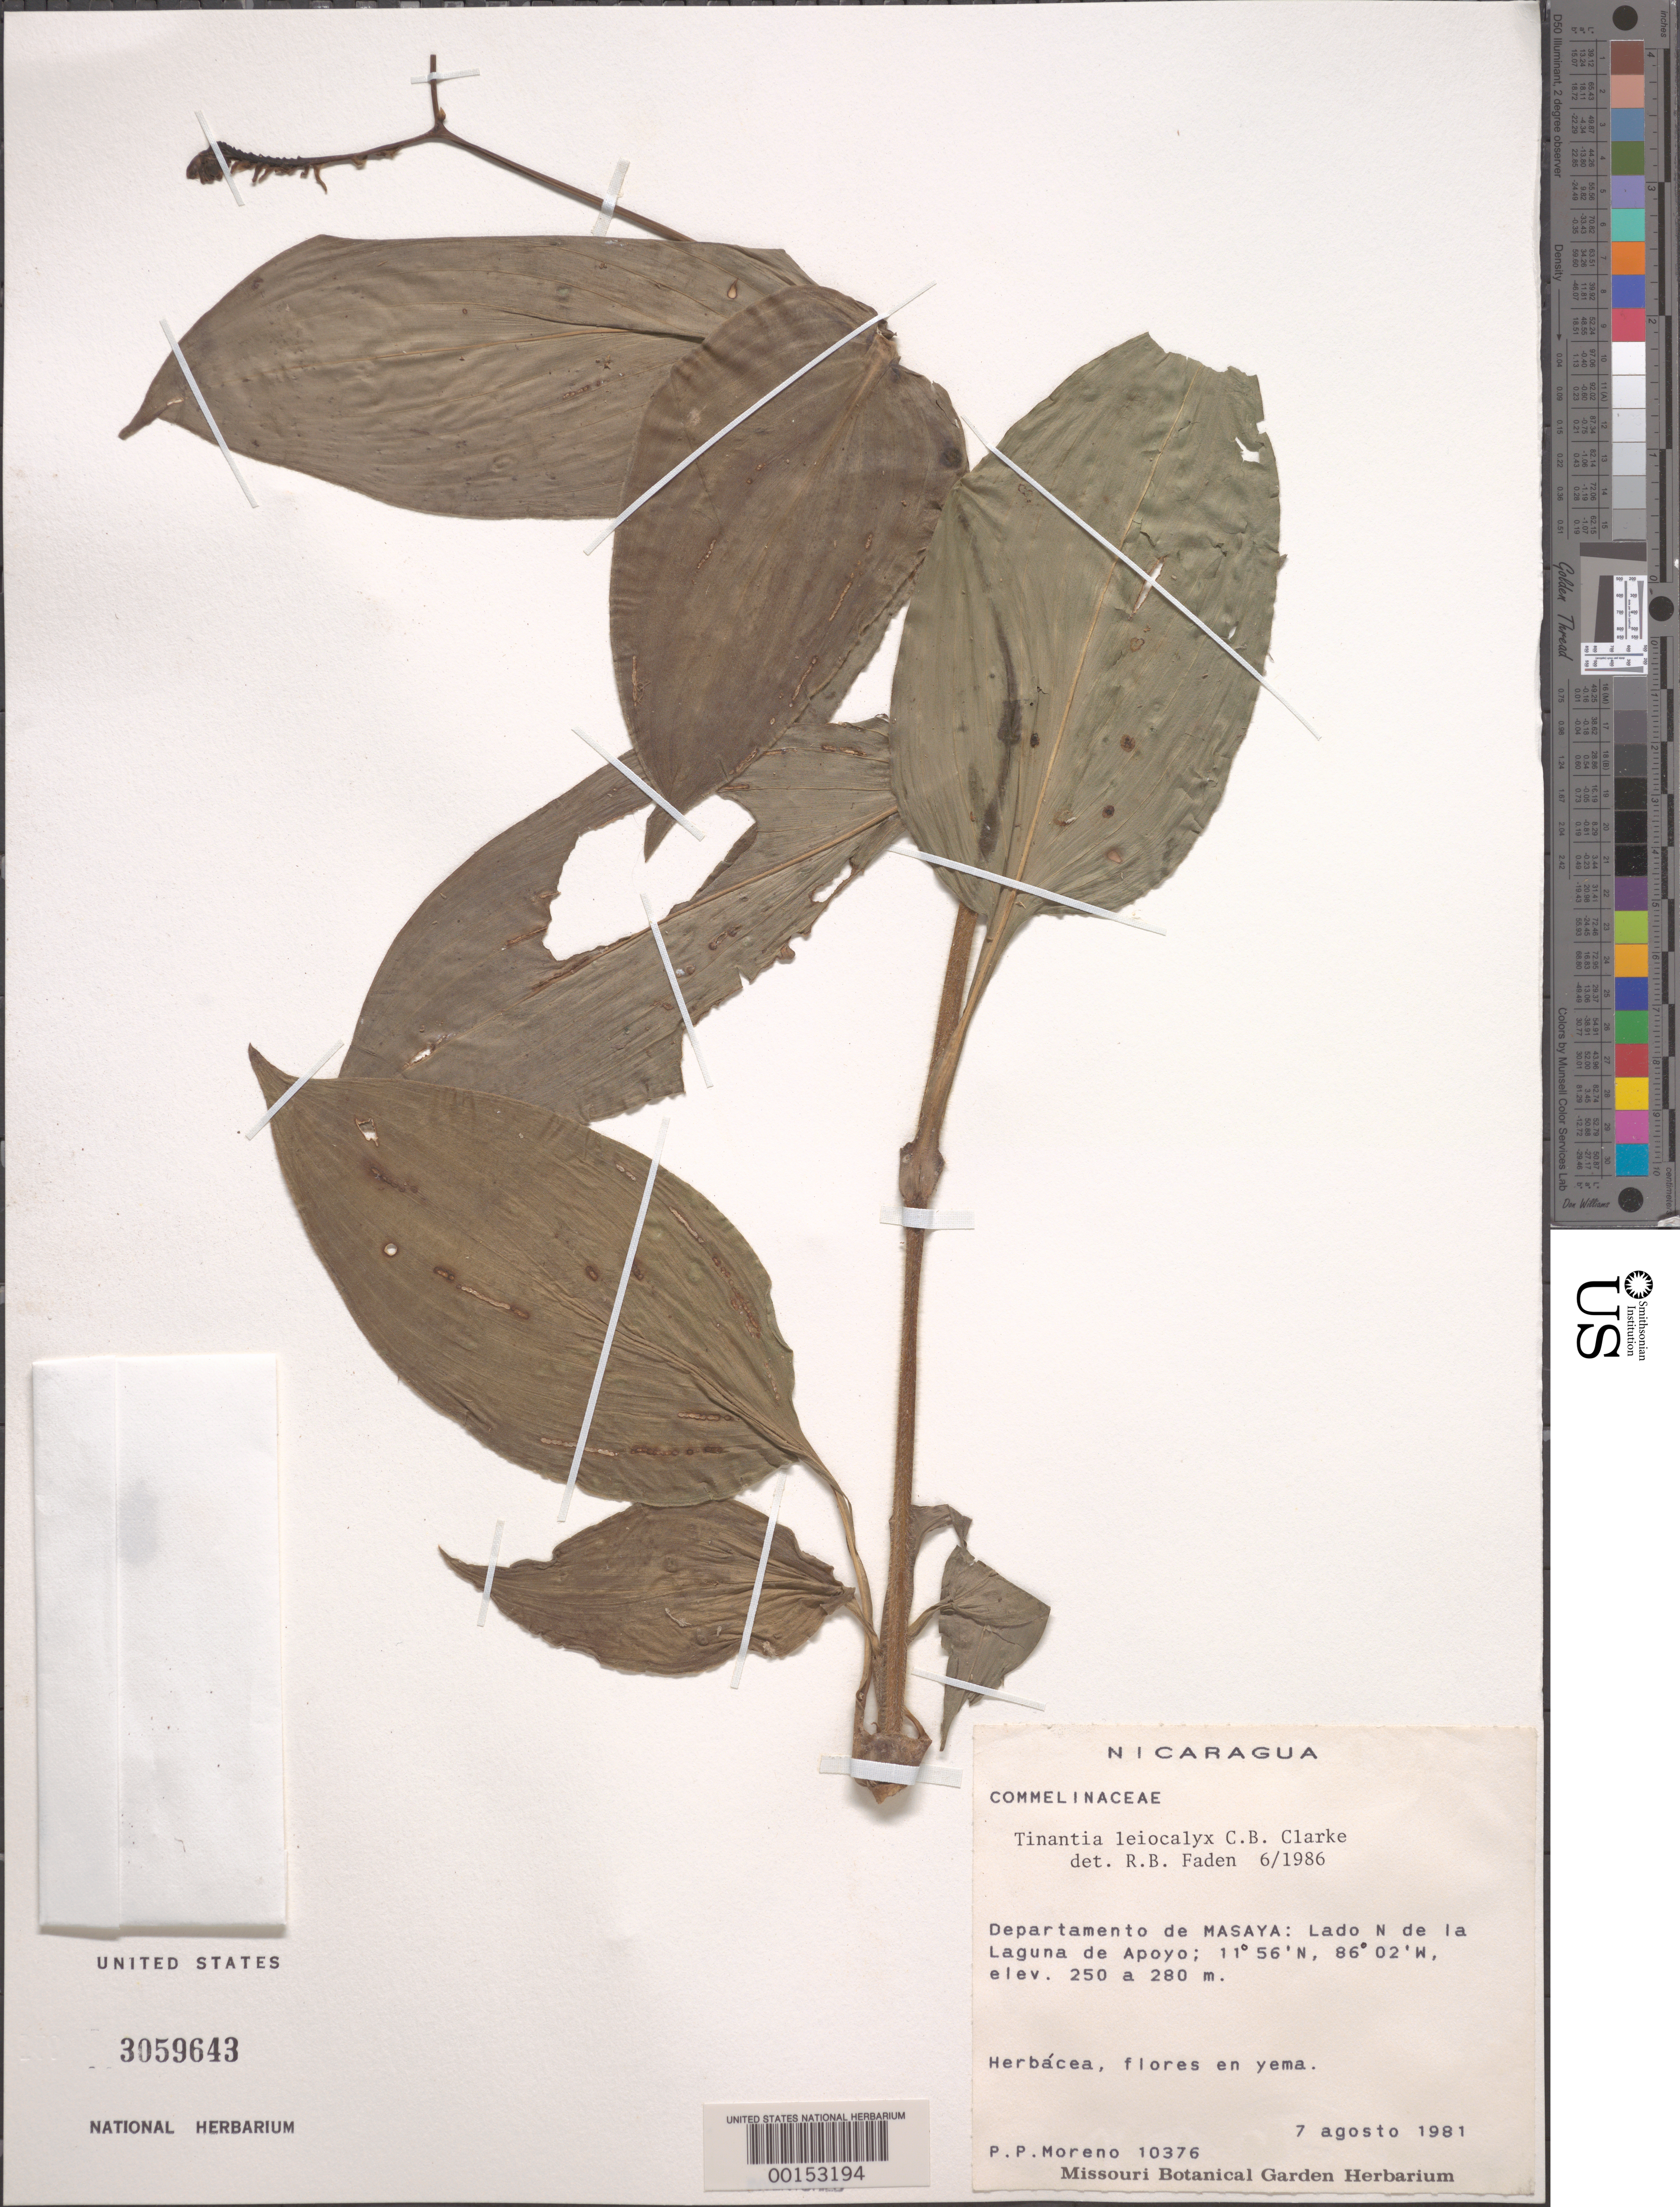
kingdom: Plantae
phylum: Tracheophyta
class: Liliopsida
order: Commelinales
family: Commelinaceae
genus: Tinantia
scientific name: Tinantia leiocalyx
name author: C.B. Clarke in Donn. Sm.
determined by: Faden, Robert B., (US), Smithsonian Institution - National Museum of Natural History (UNITED STATES)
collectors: P. Moreno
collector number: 10376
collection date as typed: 07 Aug 1981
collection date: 1981-08-07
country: Nicaragua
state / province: Masaya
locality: N of laguna de apoyo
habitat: Lakeside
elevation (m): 250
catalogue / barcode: US 3059643